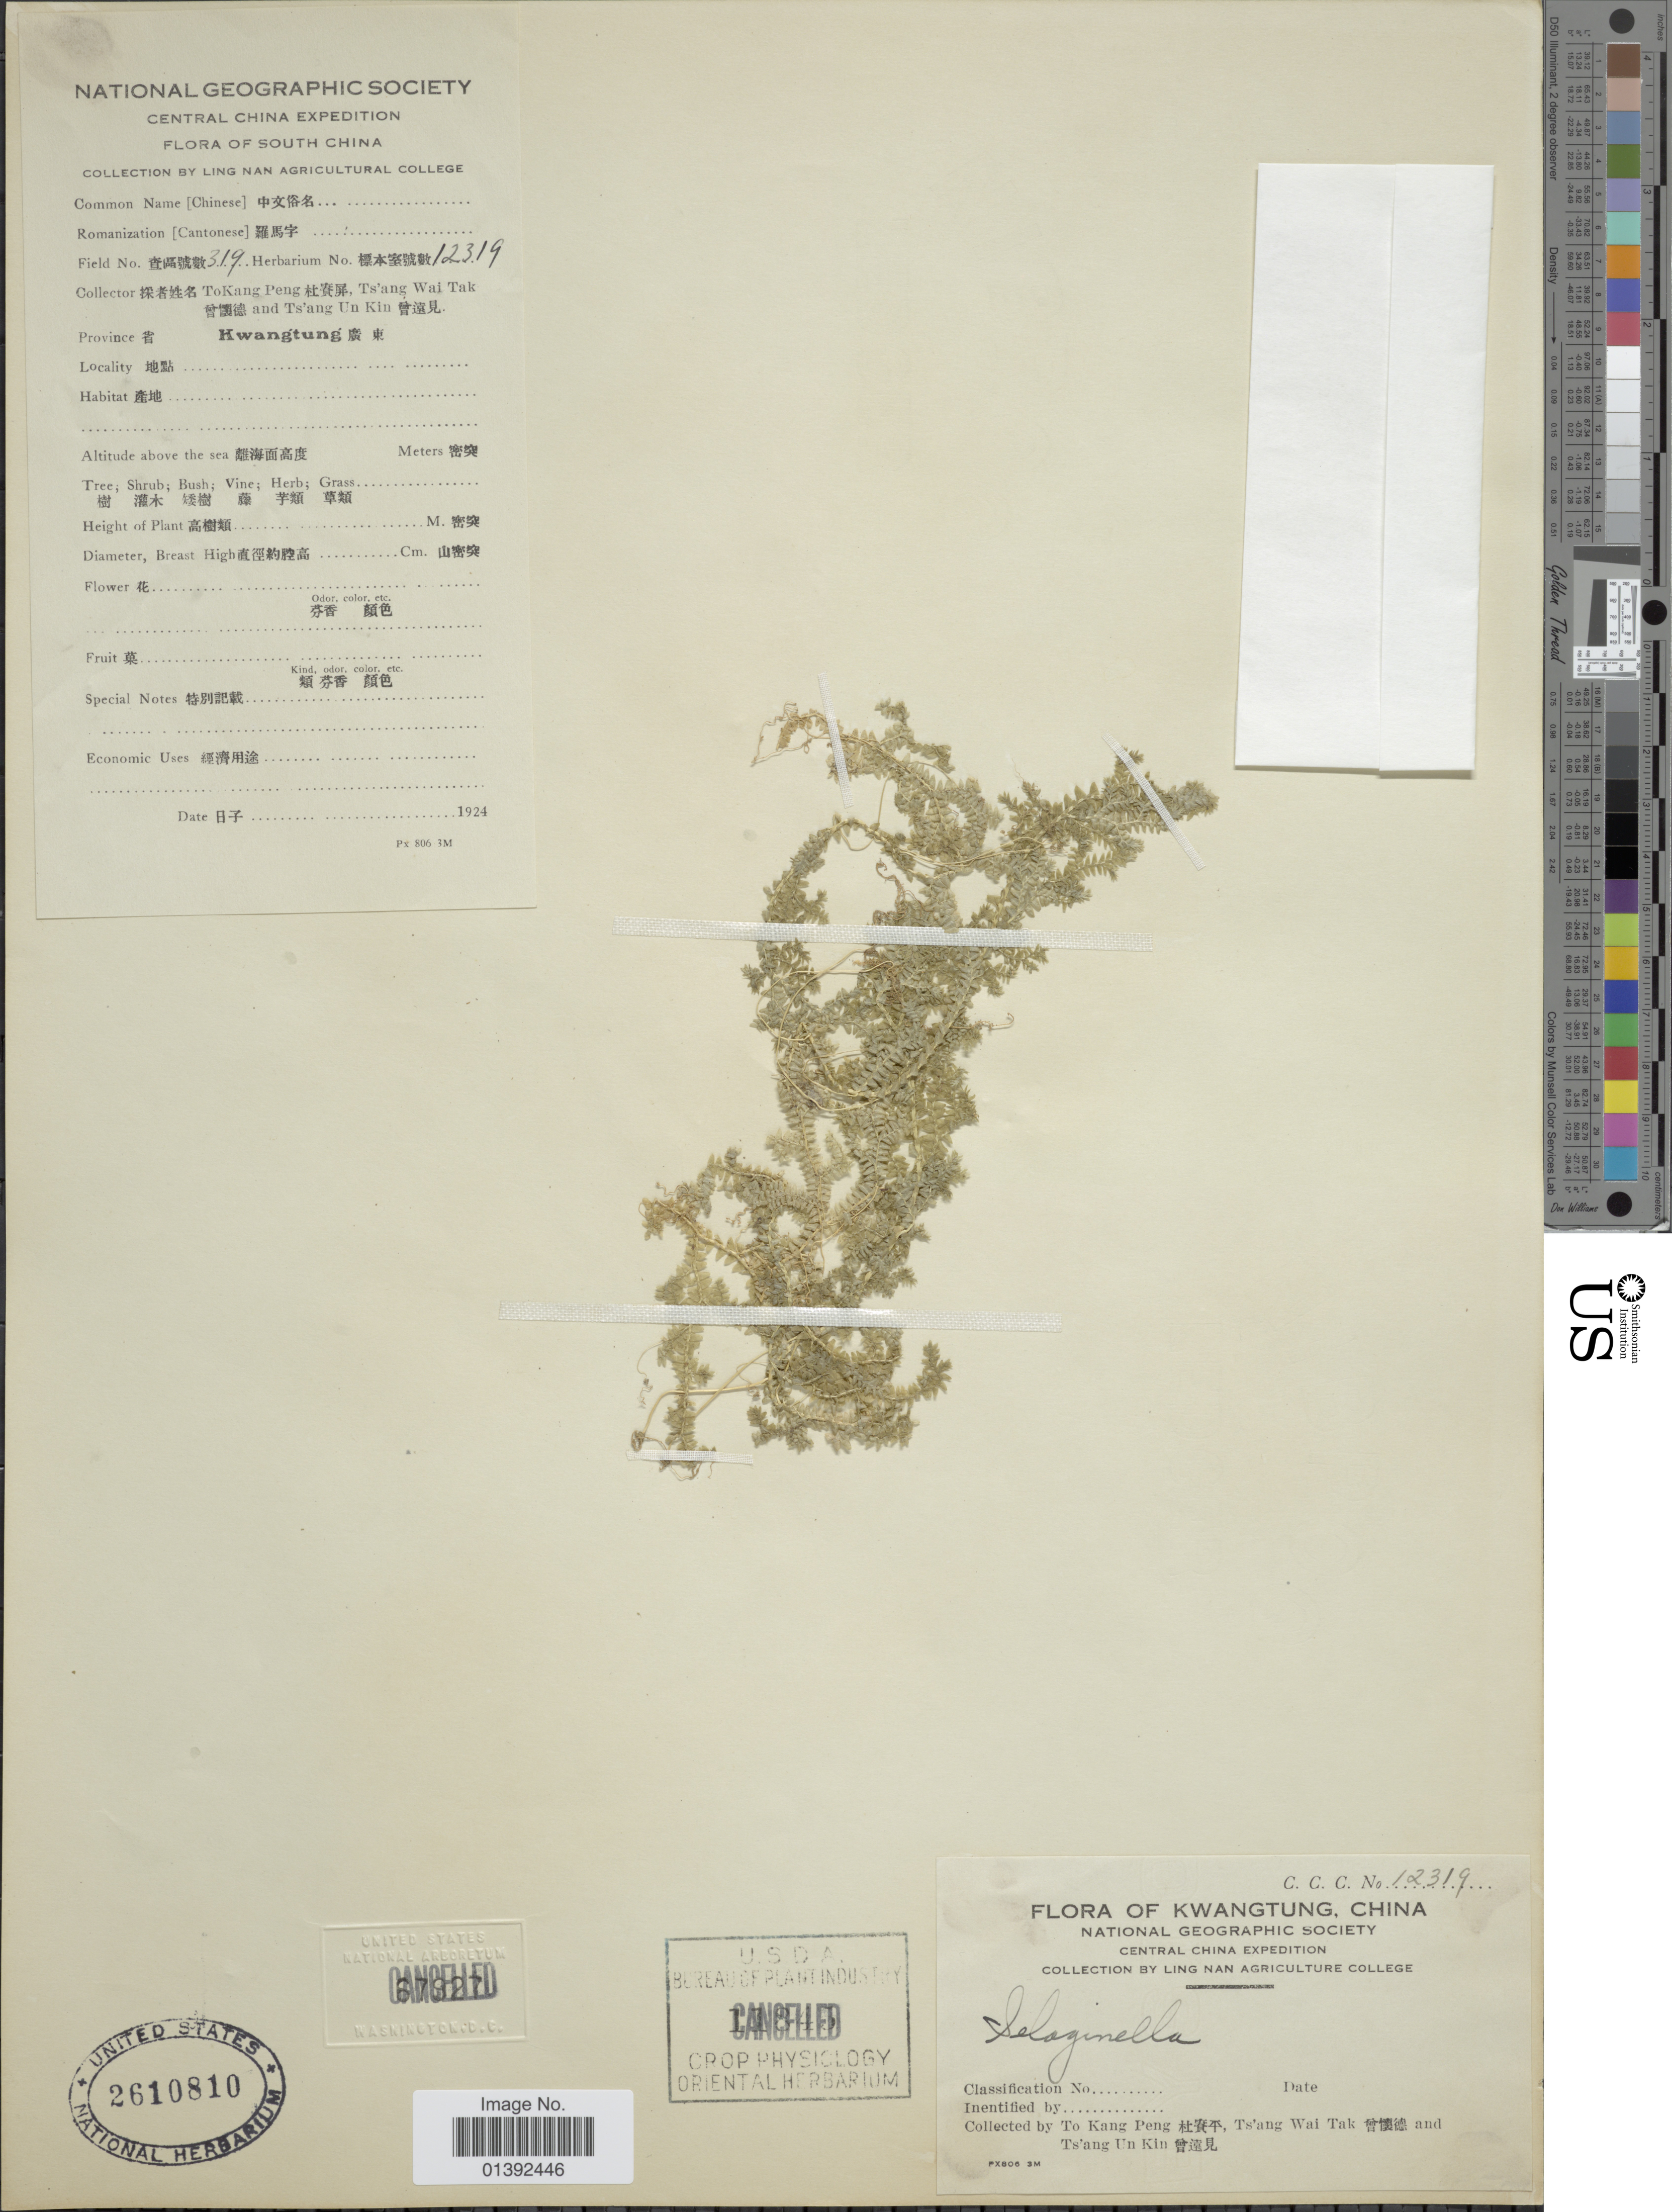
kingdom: Plantae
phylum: Tracheophyta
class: Lycopodiopsida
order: Selaginellales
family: Selaginellaceae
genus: Selaginella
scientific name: Selaginella sp.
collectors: T. K. Peng, T. Tak & T. Kin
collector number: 319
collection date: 1924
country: China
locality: South China, Kwangtung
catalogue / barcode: US 2610810